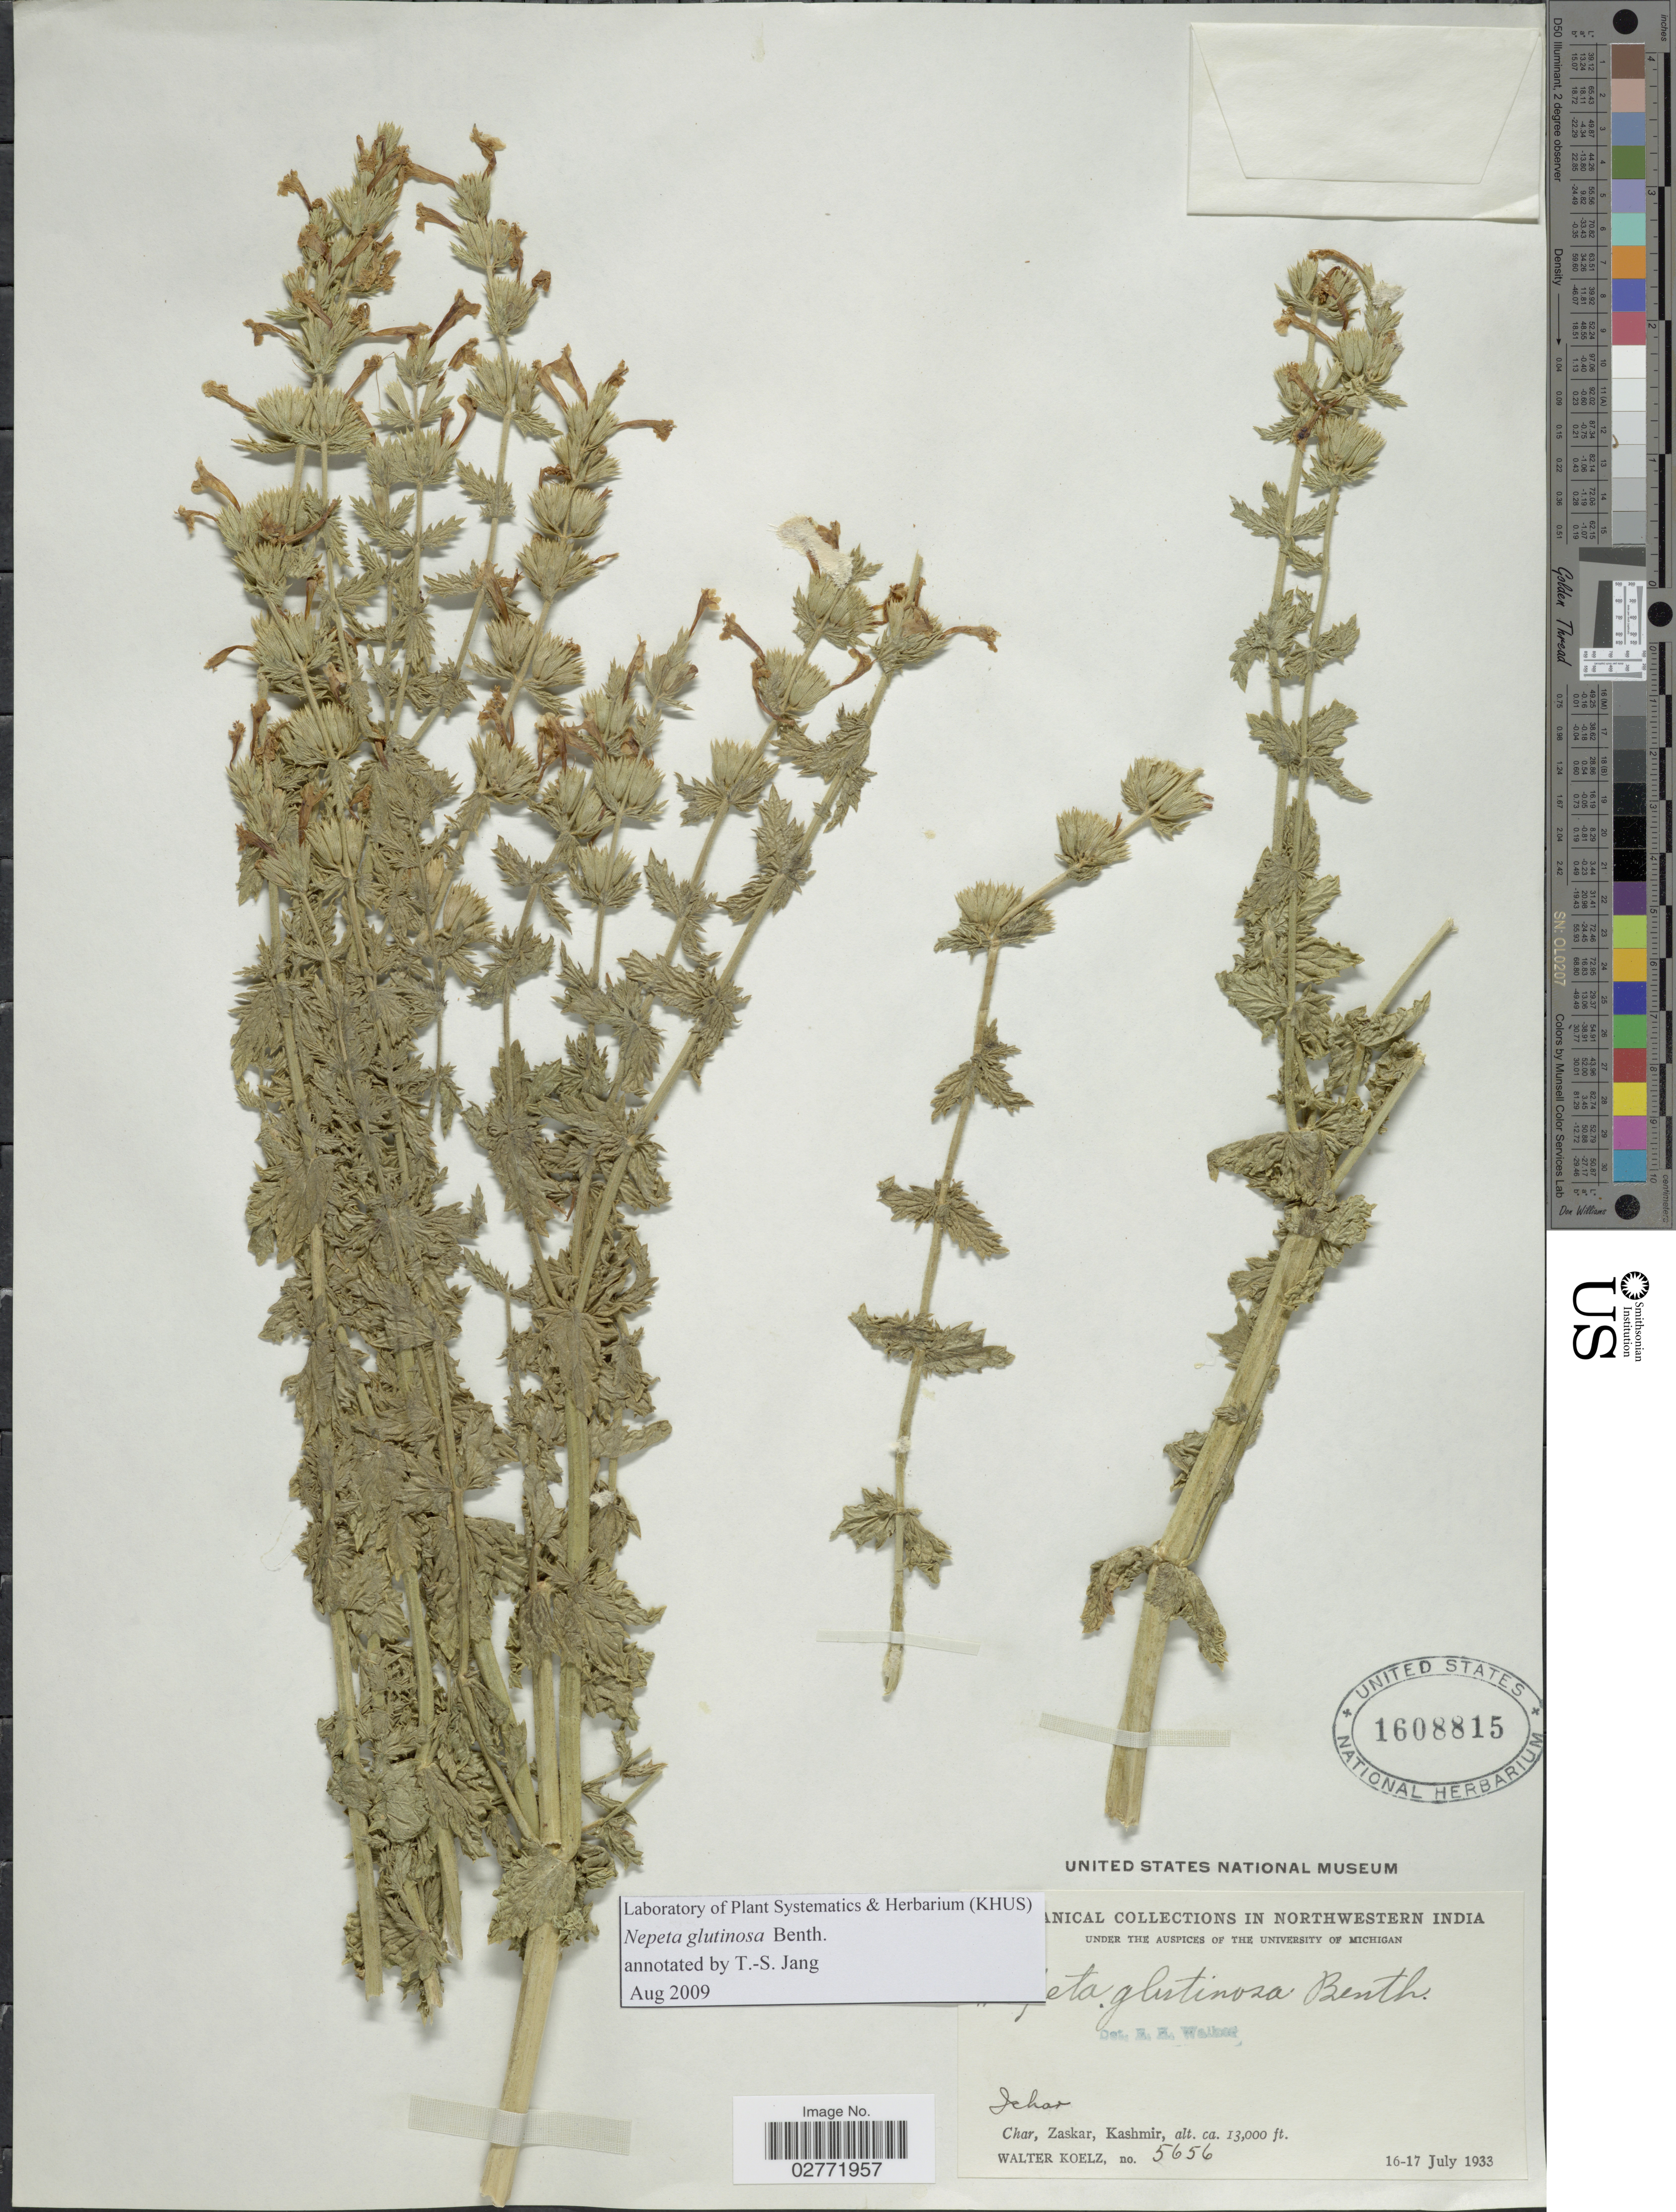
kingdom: Plantae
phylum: Tracheophyta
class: Magnoliopsida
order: Lamiales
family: Lamiaceae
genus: Nepeta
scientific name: Nepeta glutinosa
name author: Benth.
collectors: W. N. Koelz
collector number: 5656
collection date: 1933-07-16/1933-07-17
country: India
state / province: Jammu and Kashmir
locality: Northwestern India, Ichor, Char, Zaskar, Kashmir.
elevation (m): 3962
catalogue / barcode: US 1608815